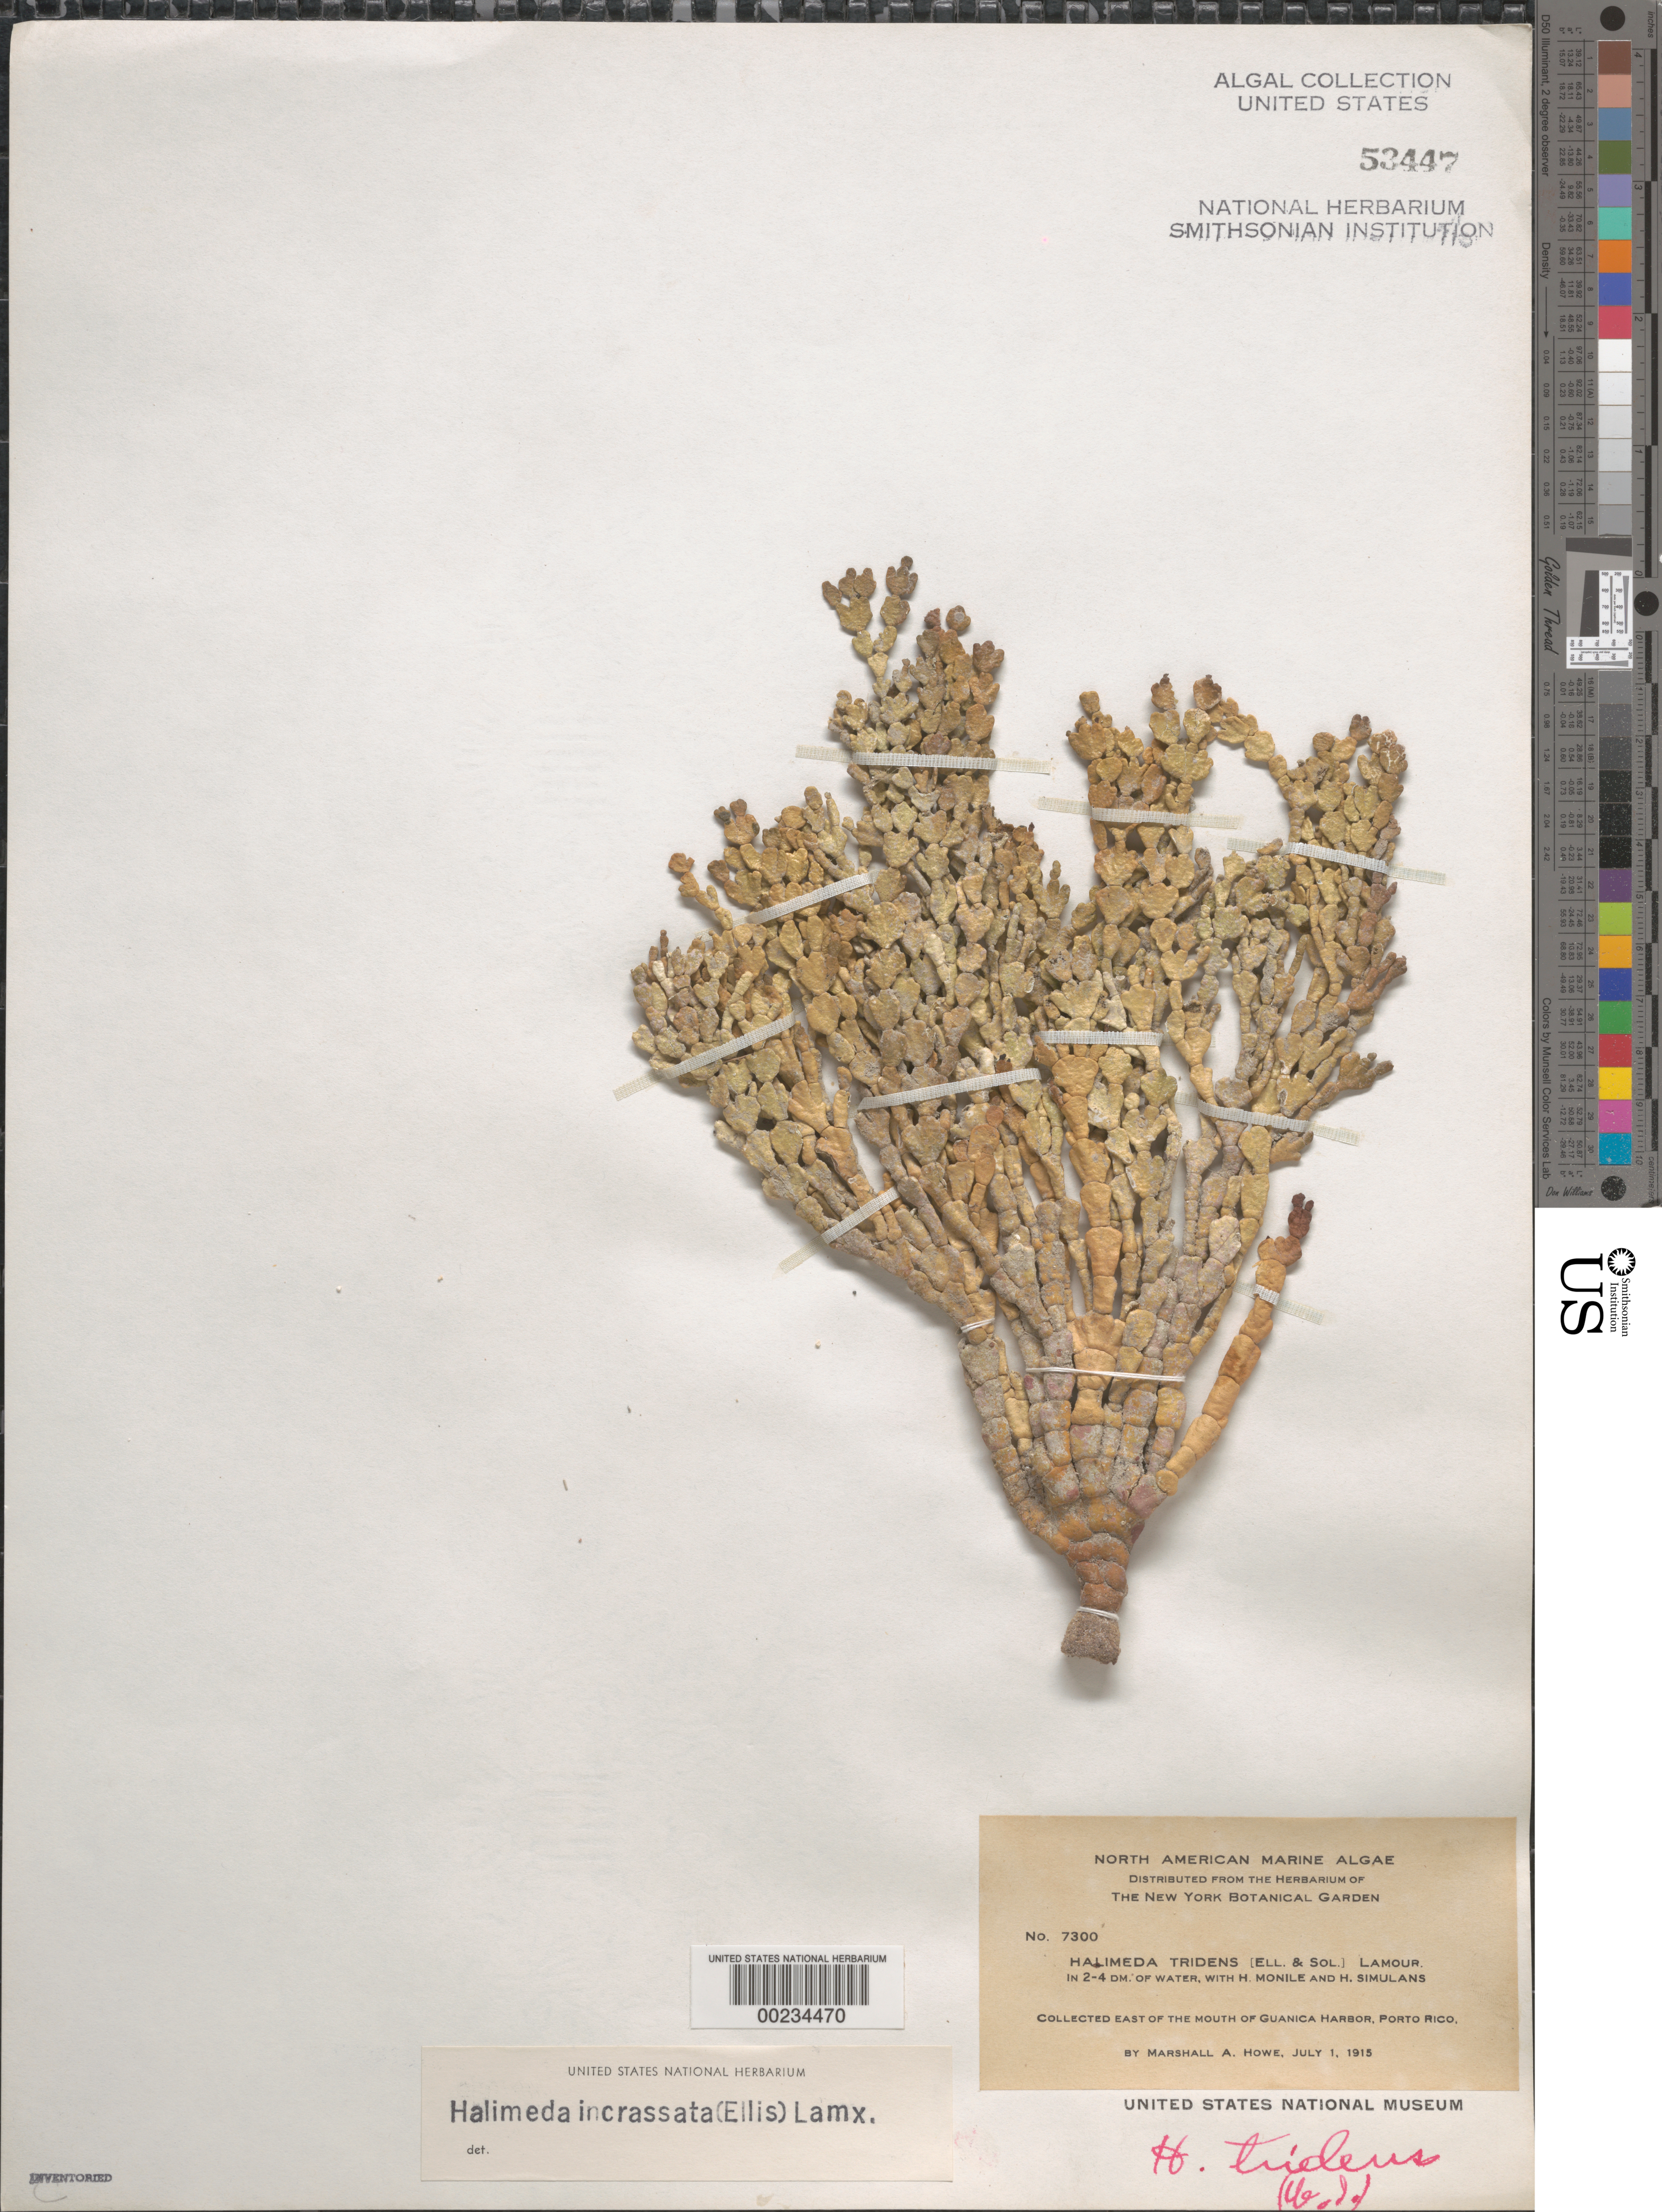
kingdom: Plantae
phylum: Chlorophyta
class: Ulvophyceae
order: Bryopsidales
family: Halimedaceae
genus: Halimeda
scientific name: Halimeda incrassata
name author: (J. Ellis) J.V.Lamouroux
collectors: M. A. Howe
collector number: MAH 7300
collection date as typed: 01 Jul 1915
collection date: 1915-07-01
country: Puerto Rico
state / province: Guanica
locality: East of Guanica Harbor mouth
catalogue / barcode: US 53447